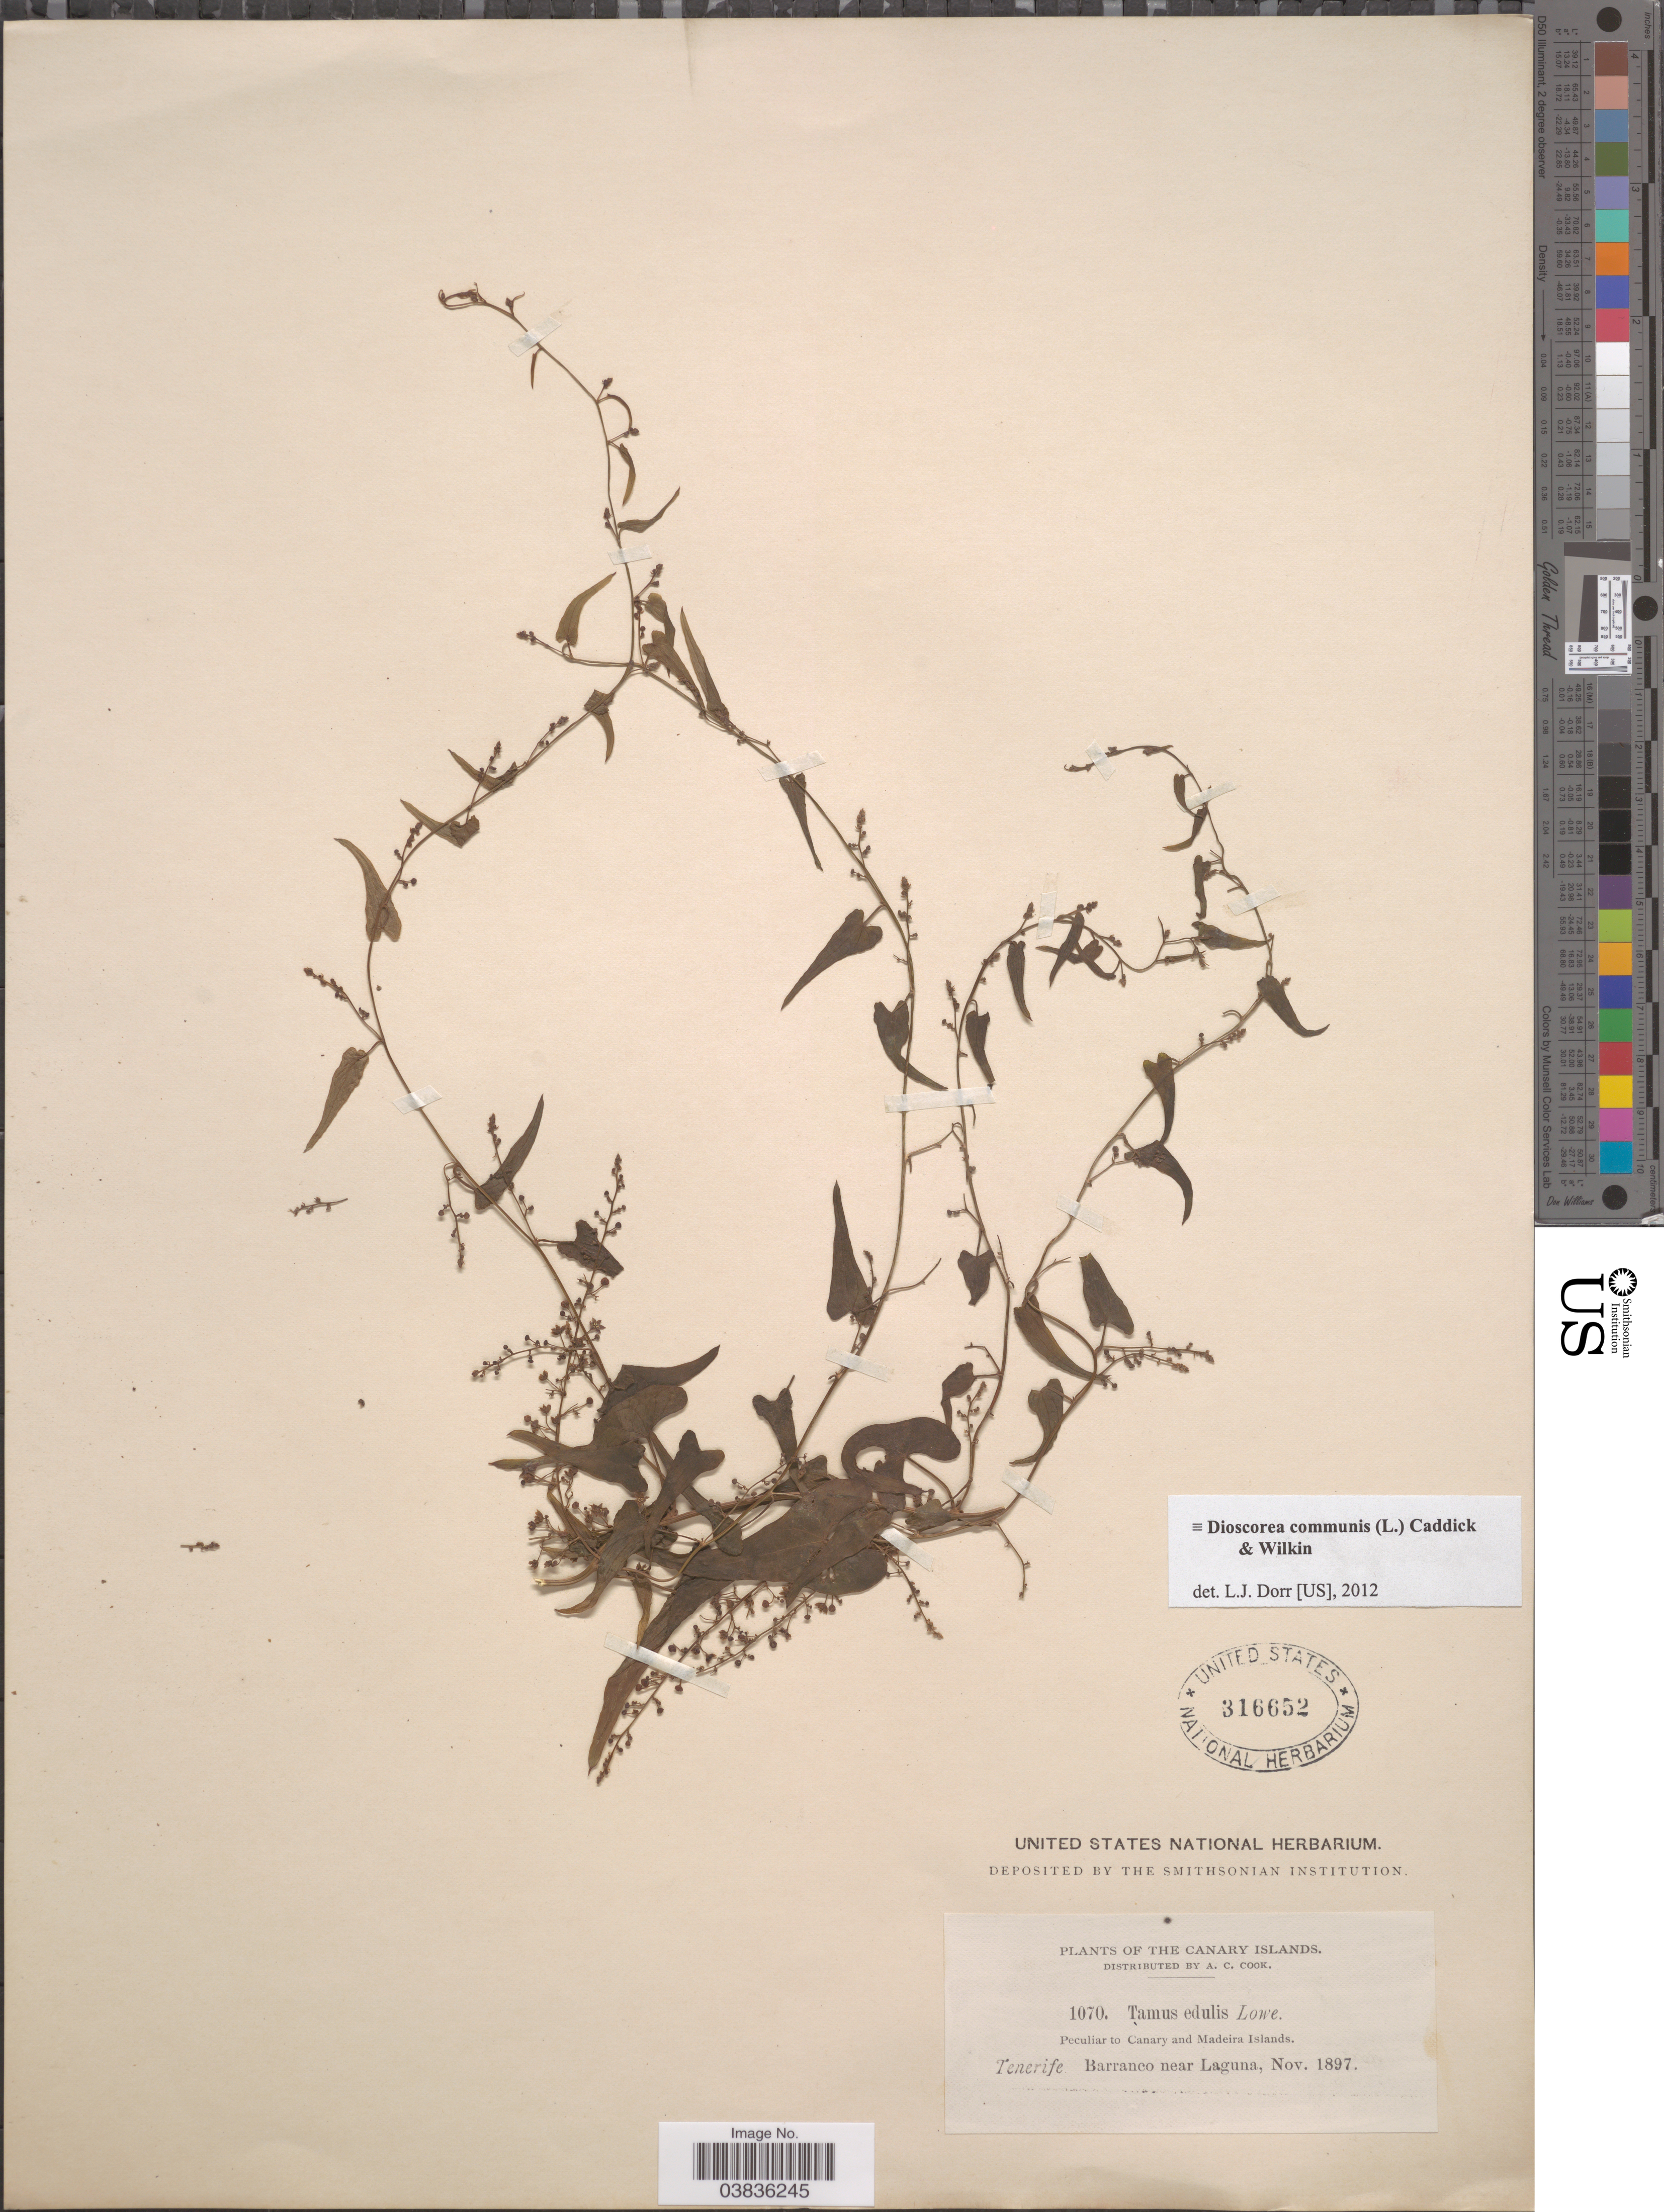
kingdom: Plantae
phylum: Tracheophyta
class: Liliopsida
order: Dioscoreales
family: Dioscoreaceae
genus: Dioscorea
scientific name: Dioscorea communis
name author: (L.) Caddick & Wilkin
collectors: A. Cook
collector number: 1070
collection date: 1897-11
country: Spain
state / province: Canarias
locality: The Canary Islands. Peculiar to Canary and Madeira Islands. Tenerife Barranco near Laguna.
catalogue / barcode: US 316652